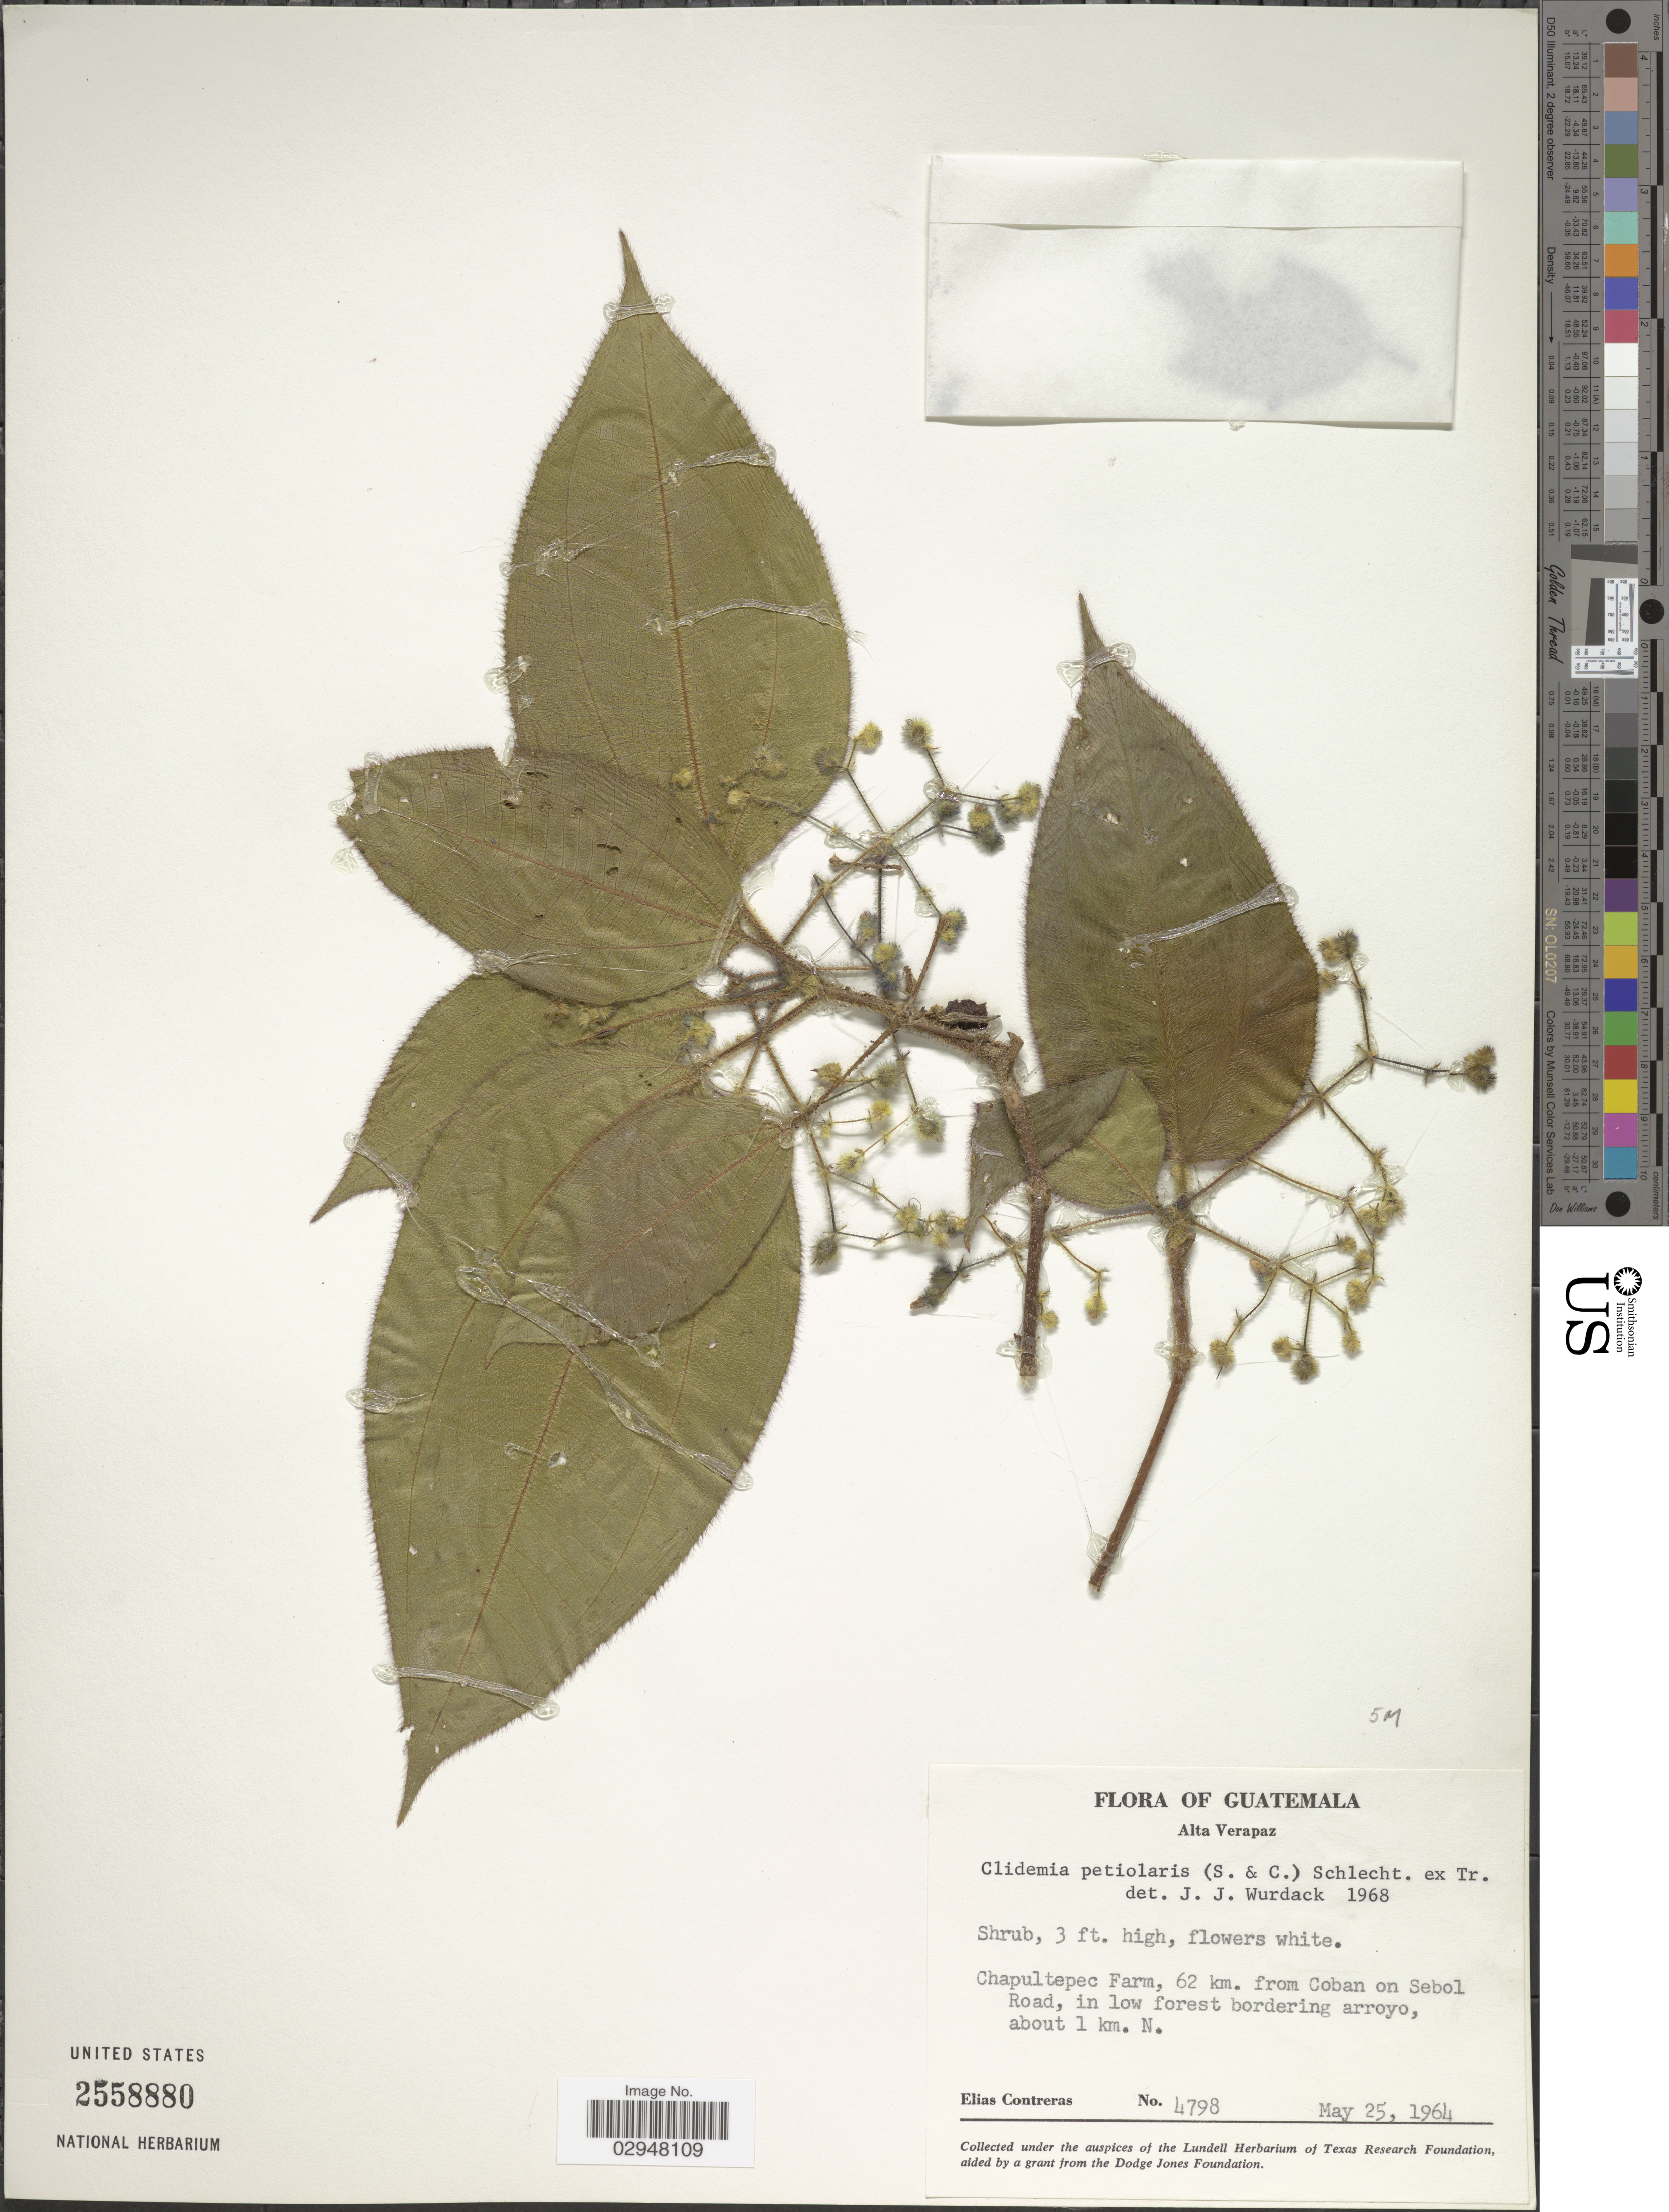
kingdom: Plantae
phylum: Tracheophyta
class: Magnoliopsida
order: Myrtales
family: Melastomataceae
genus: Clidemia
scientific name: Clidemia petiolaris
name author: (Schltdl. & Cham.) Schltdl. ex Triana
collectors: E. Contreras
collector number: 4798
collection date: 1964-05-25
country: Guatemala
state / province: Alta Verapaz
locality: Chapultepec Farm, 62 km. from Coban on Sebol Road, in low forest bordering arroyo, about 1 km. N.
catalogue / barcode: US 2558880